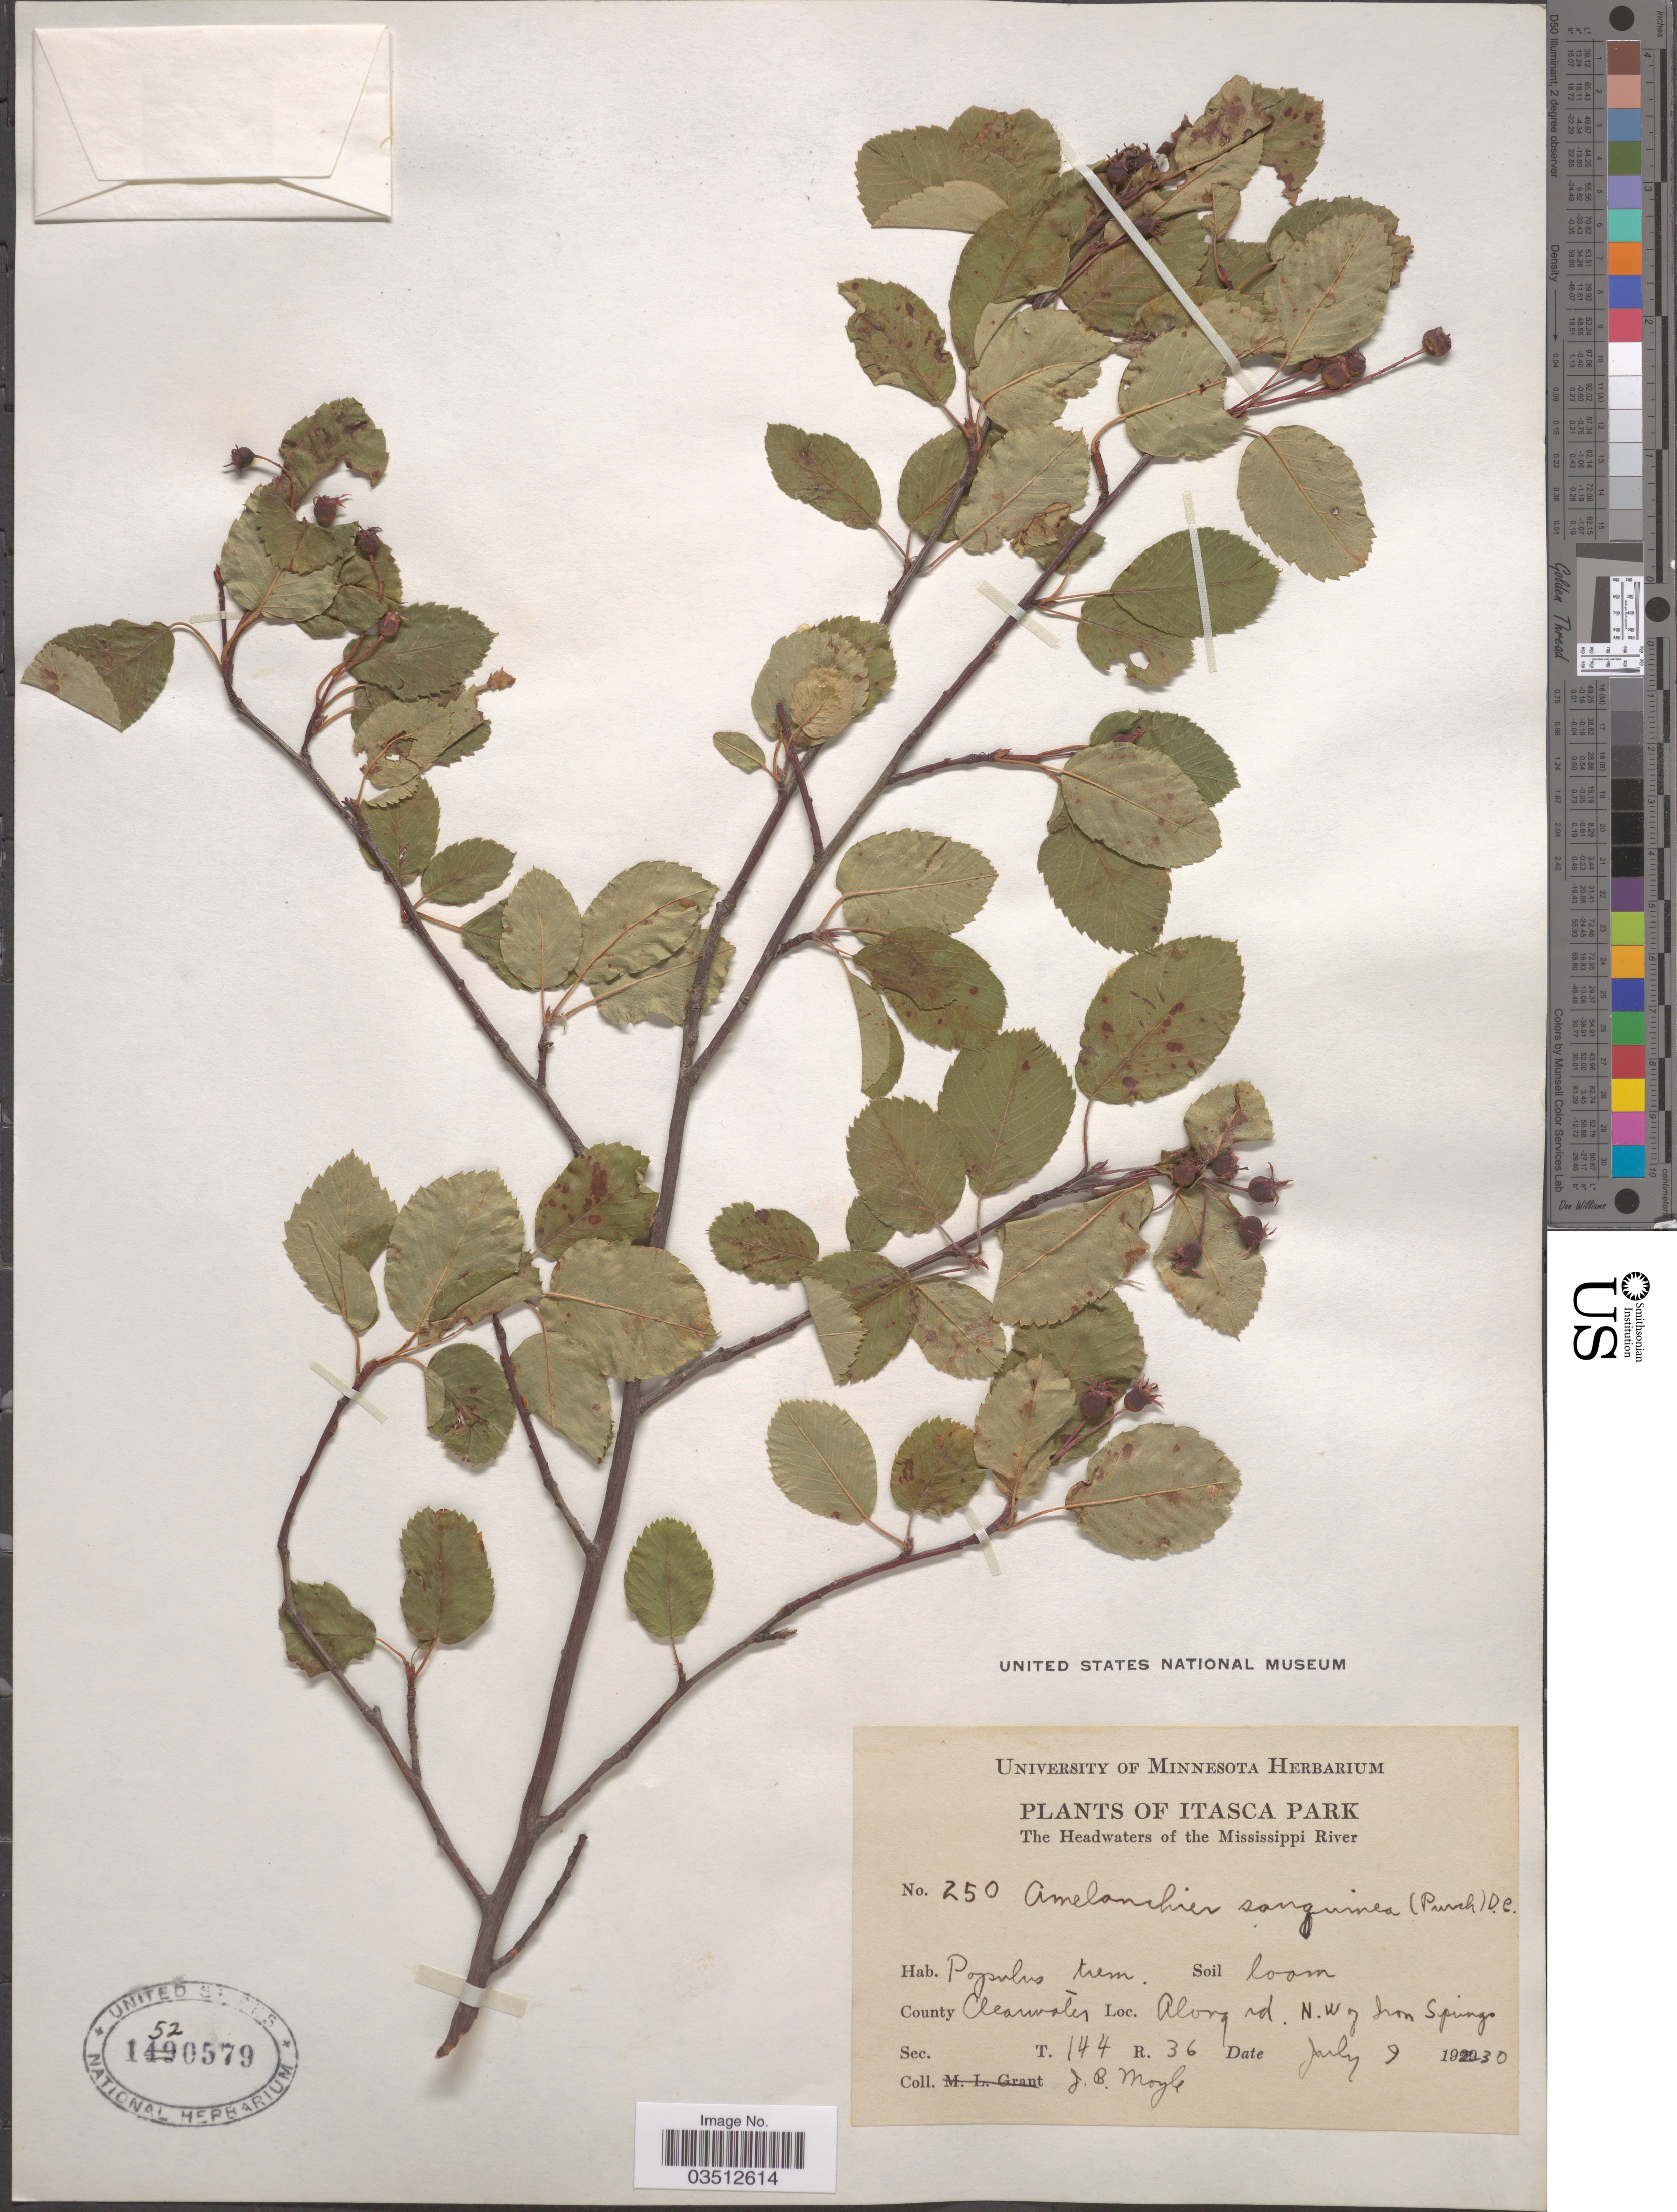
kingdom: Plantae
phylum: Tracheophyta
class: Magnoliopsida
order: Rosales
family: Rosaceae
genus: Amelanchier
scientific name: Amelanchier sanguinea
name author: (Pursh) DC.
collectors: J. Moyle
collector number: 250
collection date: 1930-07-09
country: United States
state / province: Minnesota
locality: Itasca Park. The Headwaters of the Mississippi River. County Clearwater, Along rd. N.W. of Iron Springs. T. 144 R. 36.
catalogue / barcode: US 1520579